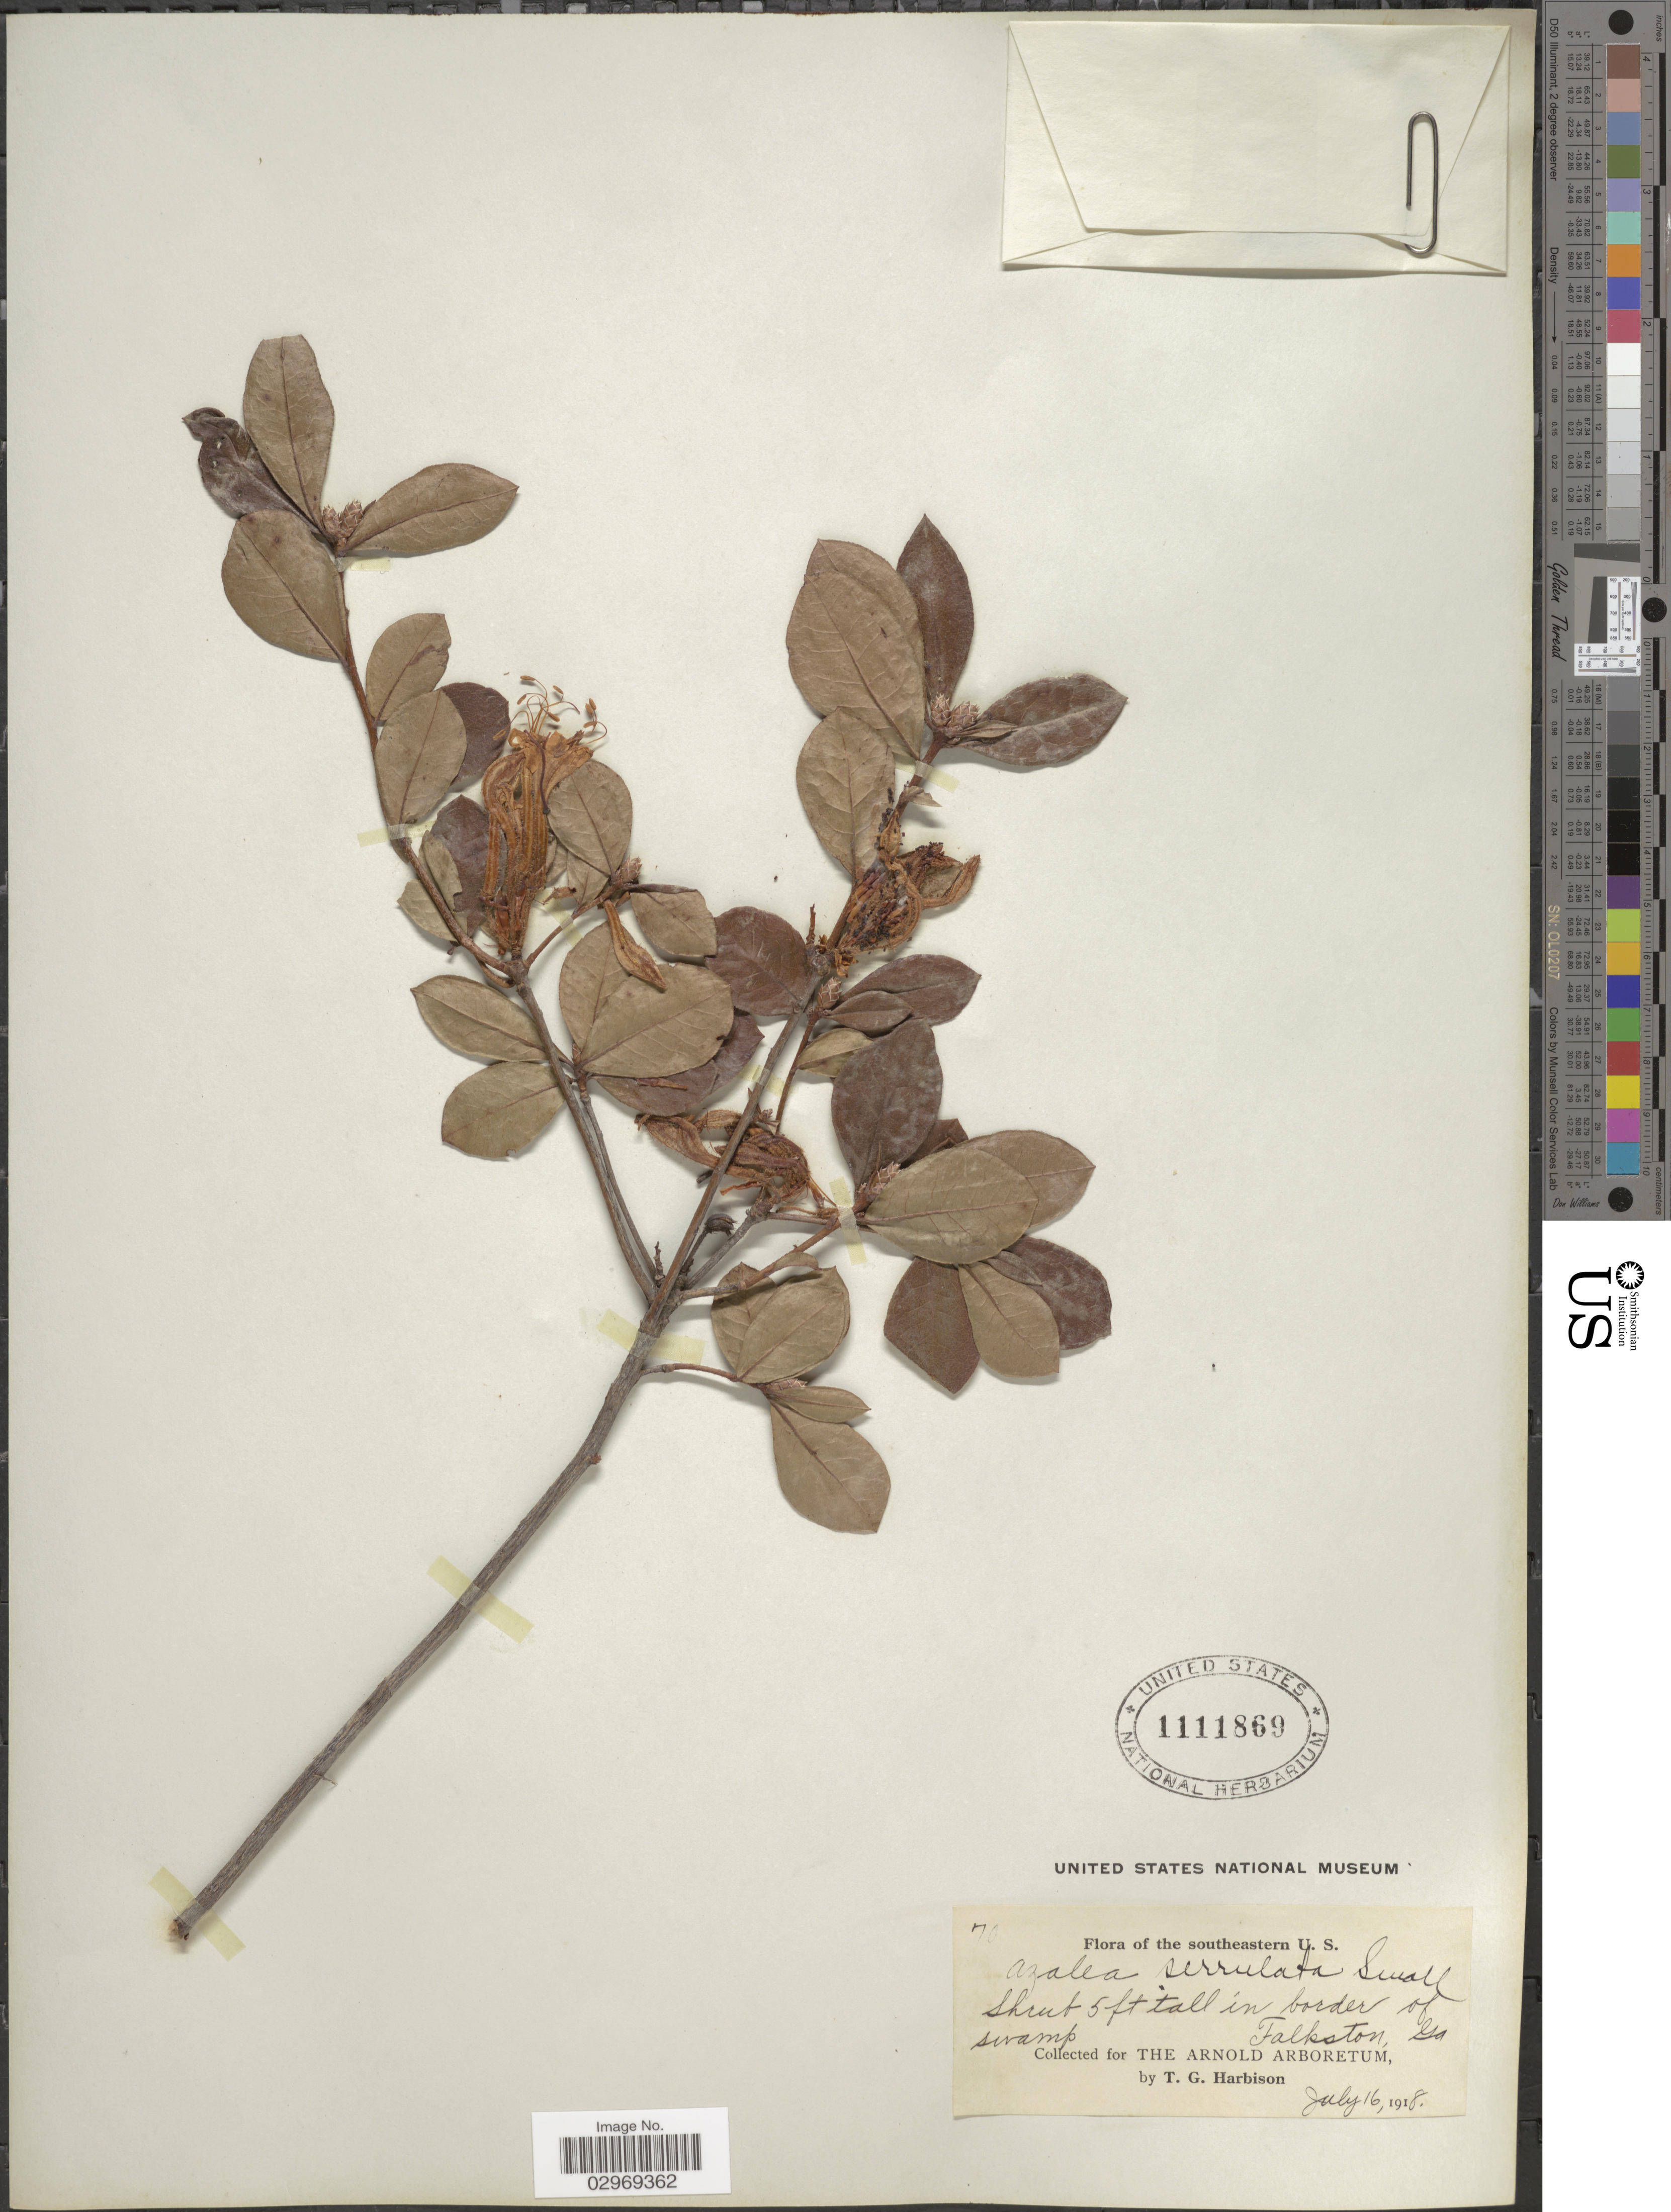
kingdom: Plantae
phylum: Tracheophyta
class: Magnoliopsida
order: Ericales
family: Ericaceae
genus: Rhododendron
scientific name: Rhododendron serrulatum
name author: (Small) Millais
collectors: T. Harbison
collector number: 70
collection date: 1918-07-16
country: United States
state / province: Georgia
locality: Southeastern U.S. Folkston.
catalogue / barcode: US 1111869